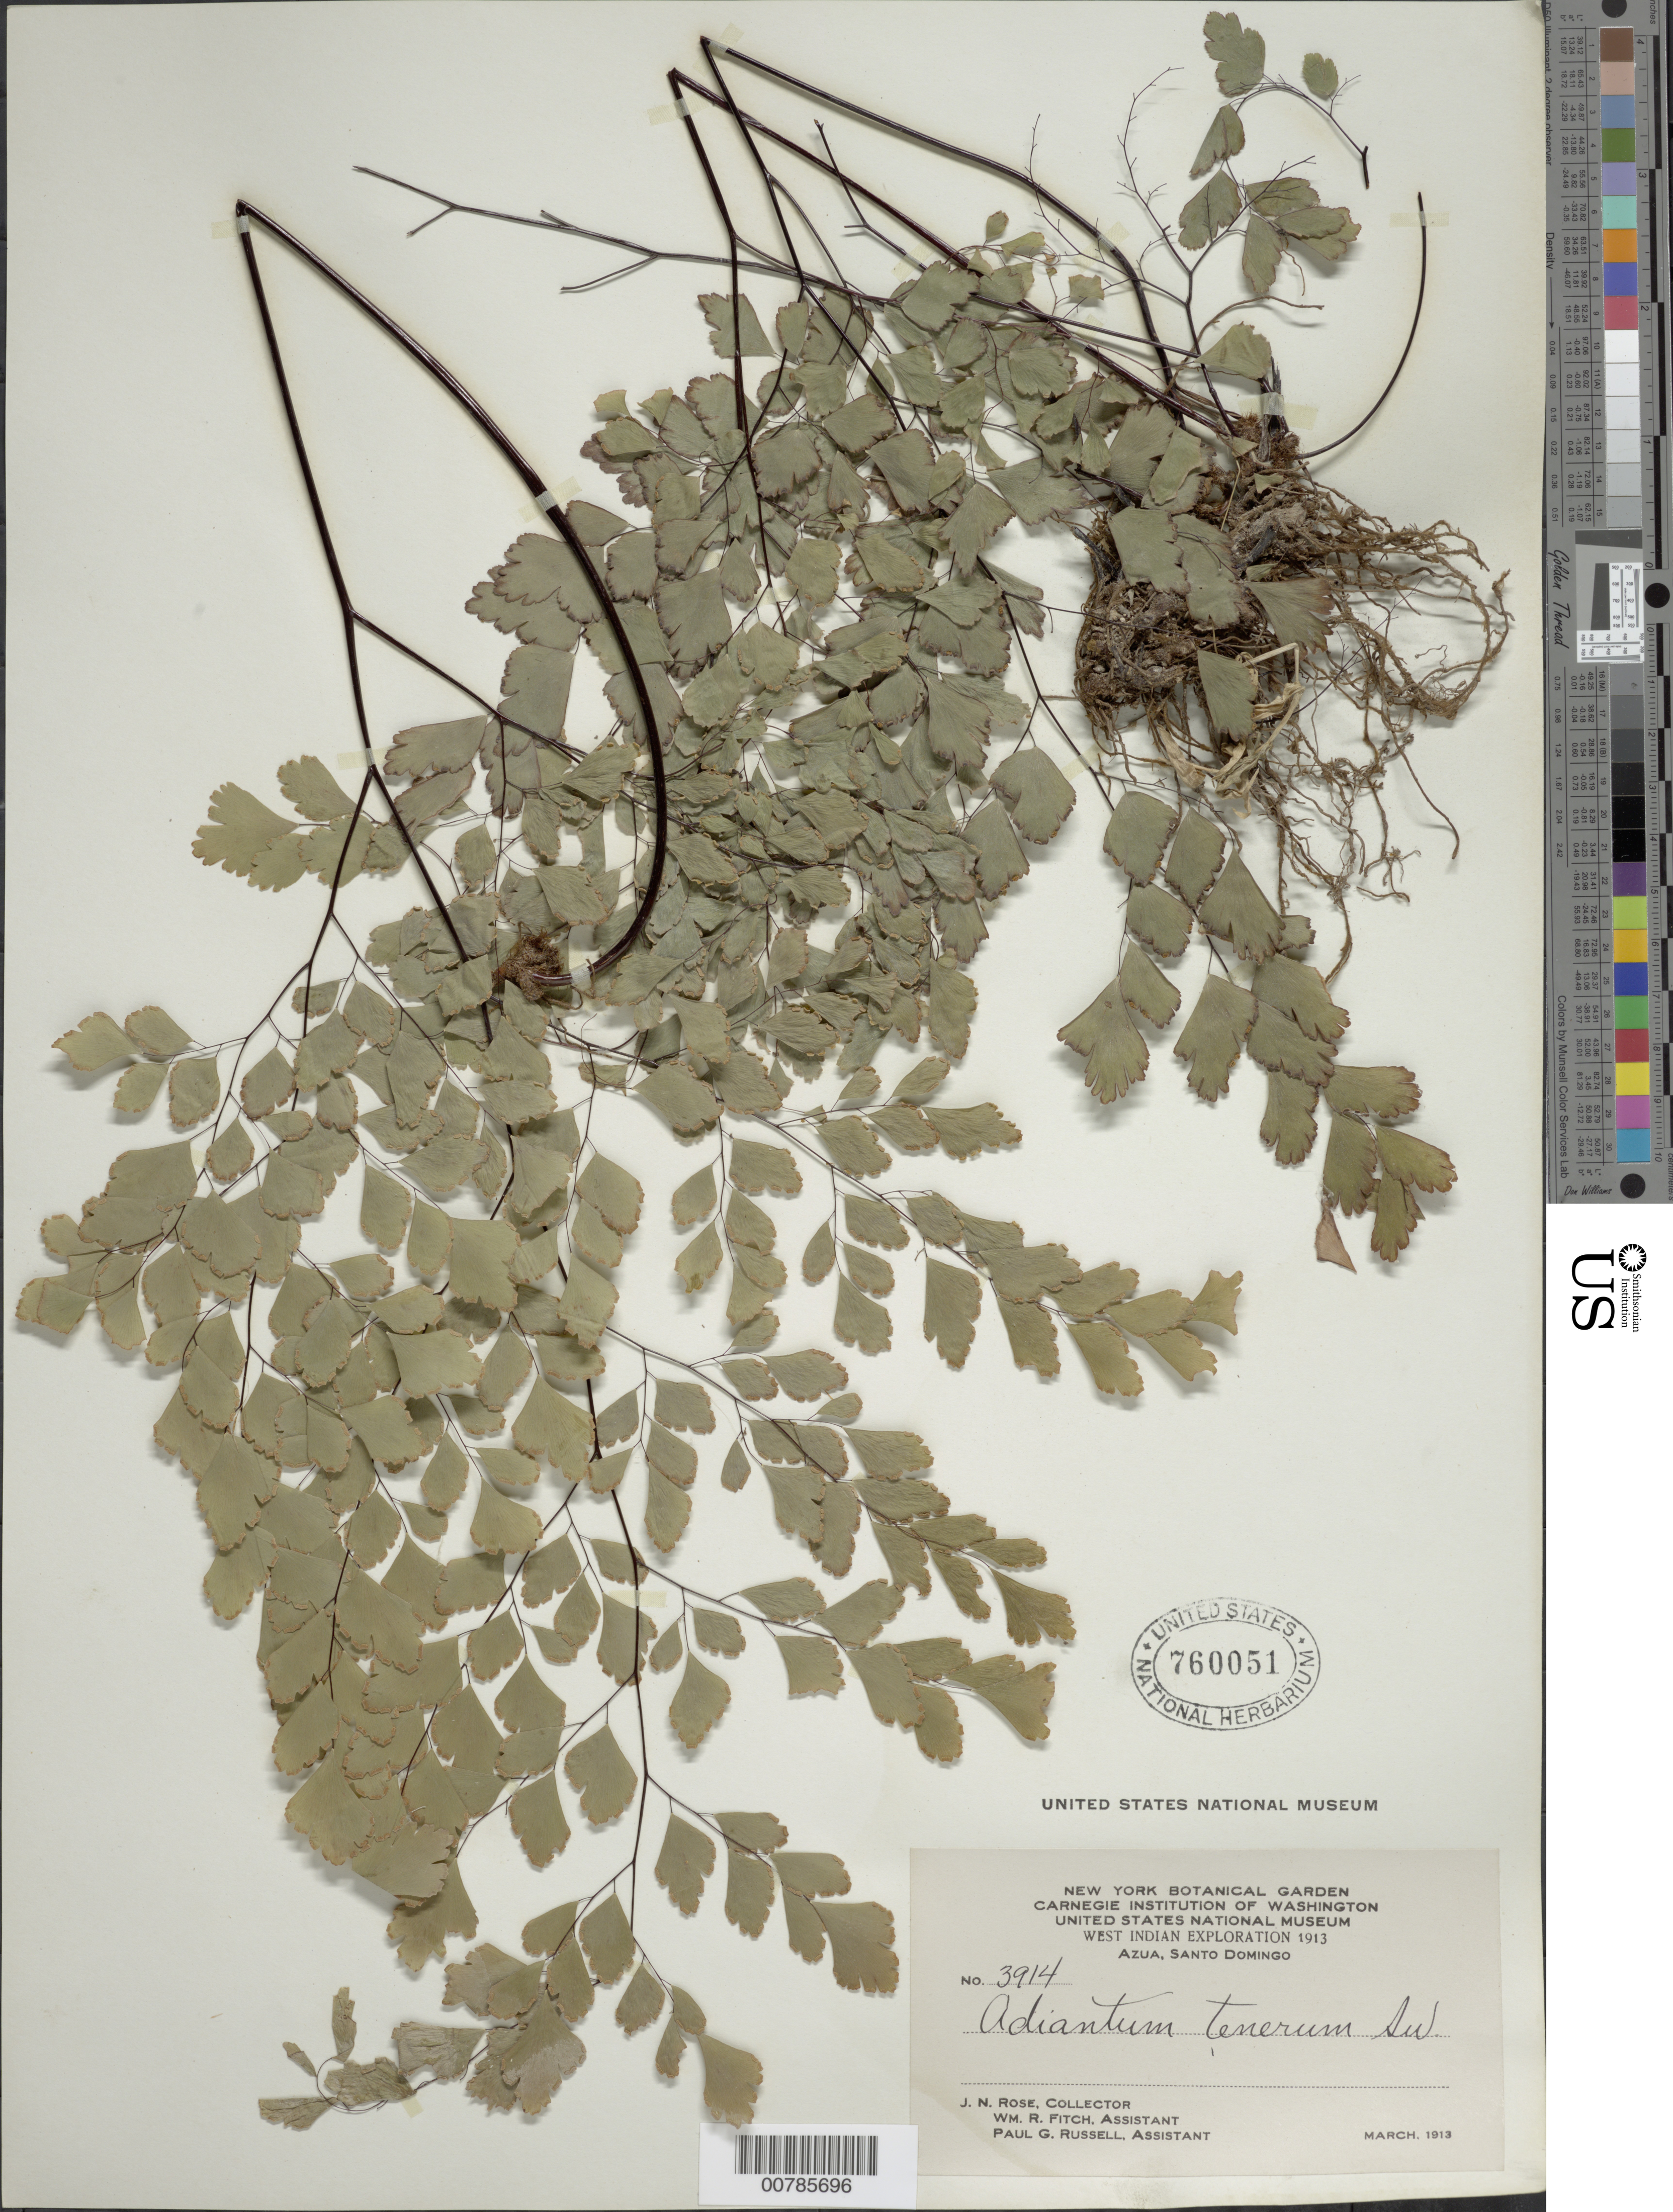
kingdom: Plantae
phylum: Tracheophyta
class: Polypodiopsida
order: Polypodiales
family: Pteridaceae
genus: Adiantum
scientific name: Adiantum tenerum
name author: Sw.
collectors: J. N. Rose, W. R. Fitch & P. G. Russell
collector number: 3914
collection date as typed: Mar 1913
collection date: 1913-03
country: Dominican Republic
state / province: Azua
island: Hispaniola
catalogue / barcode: US 760051